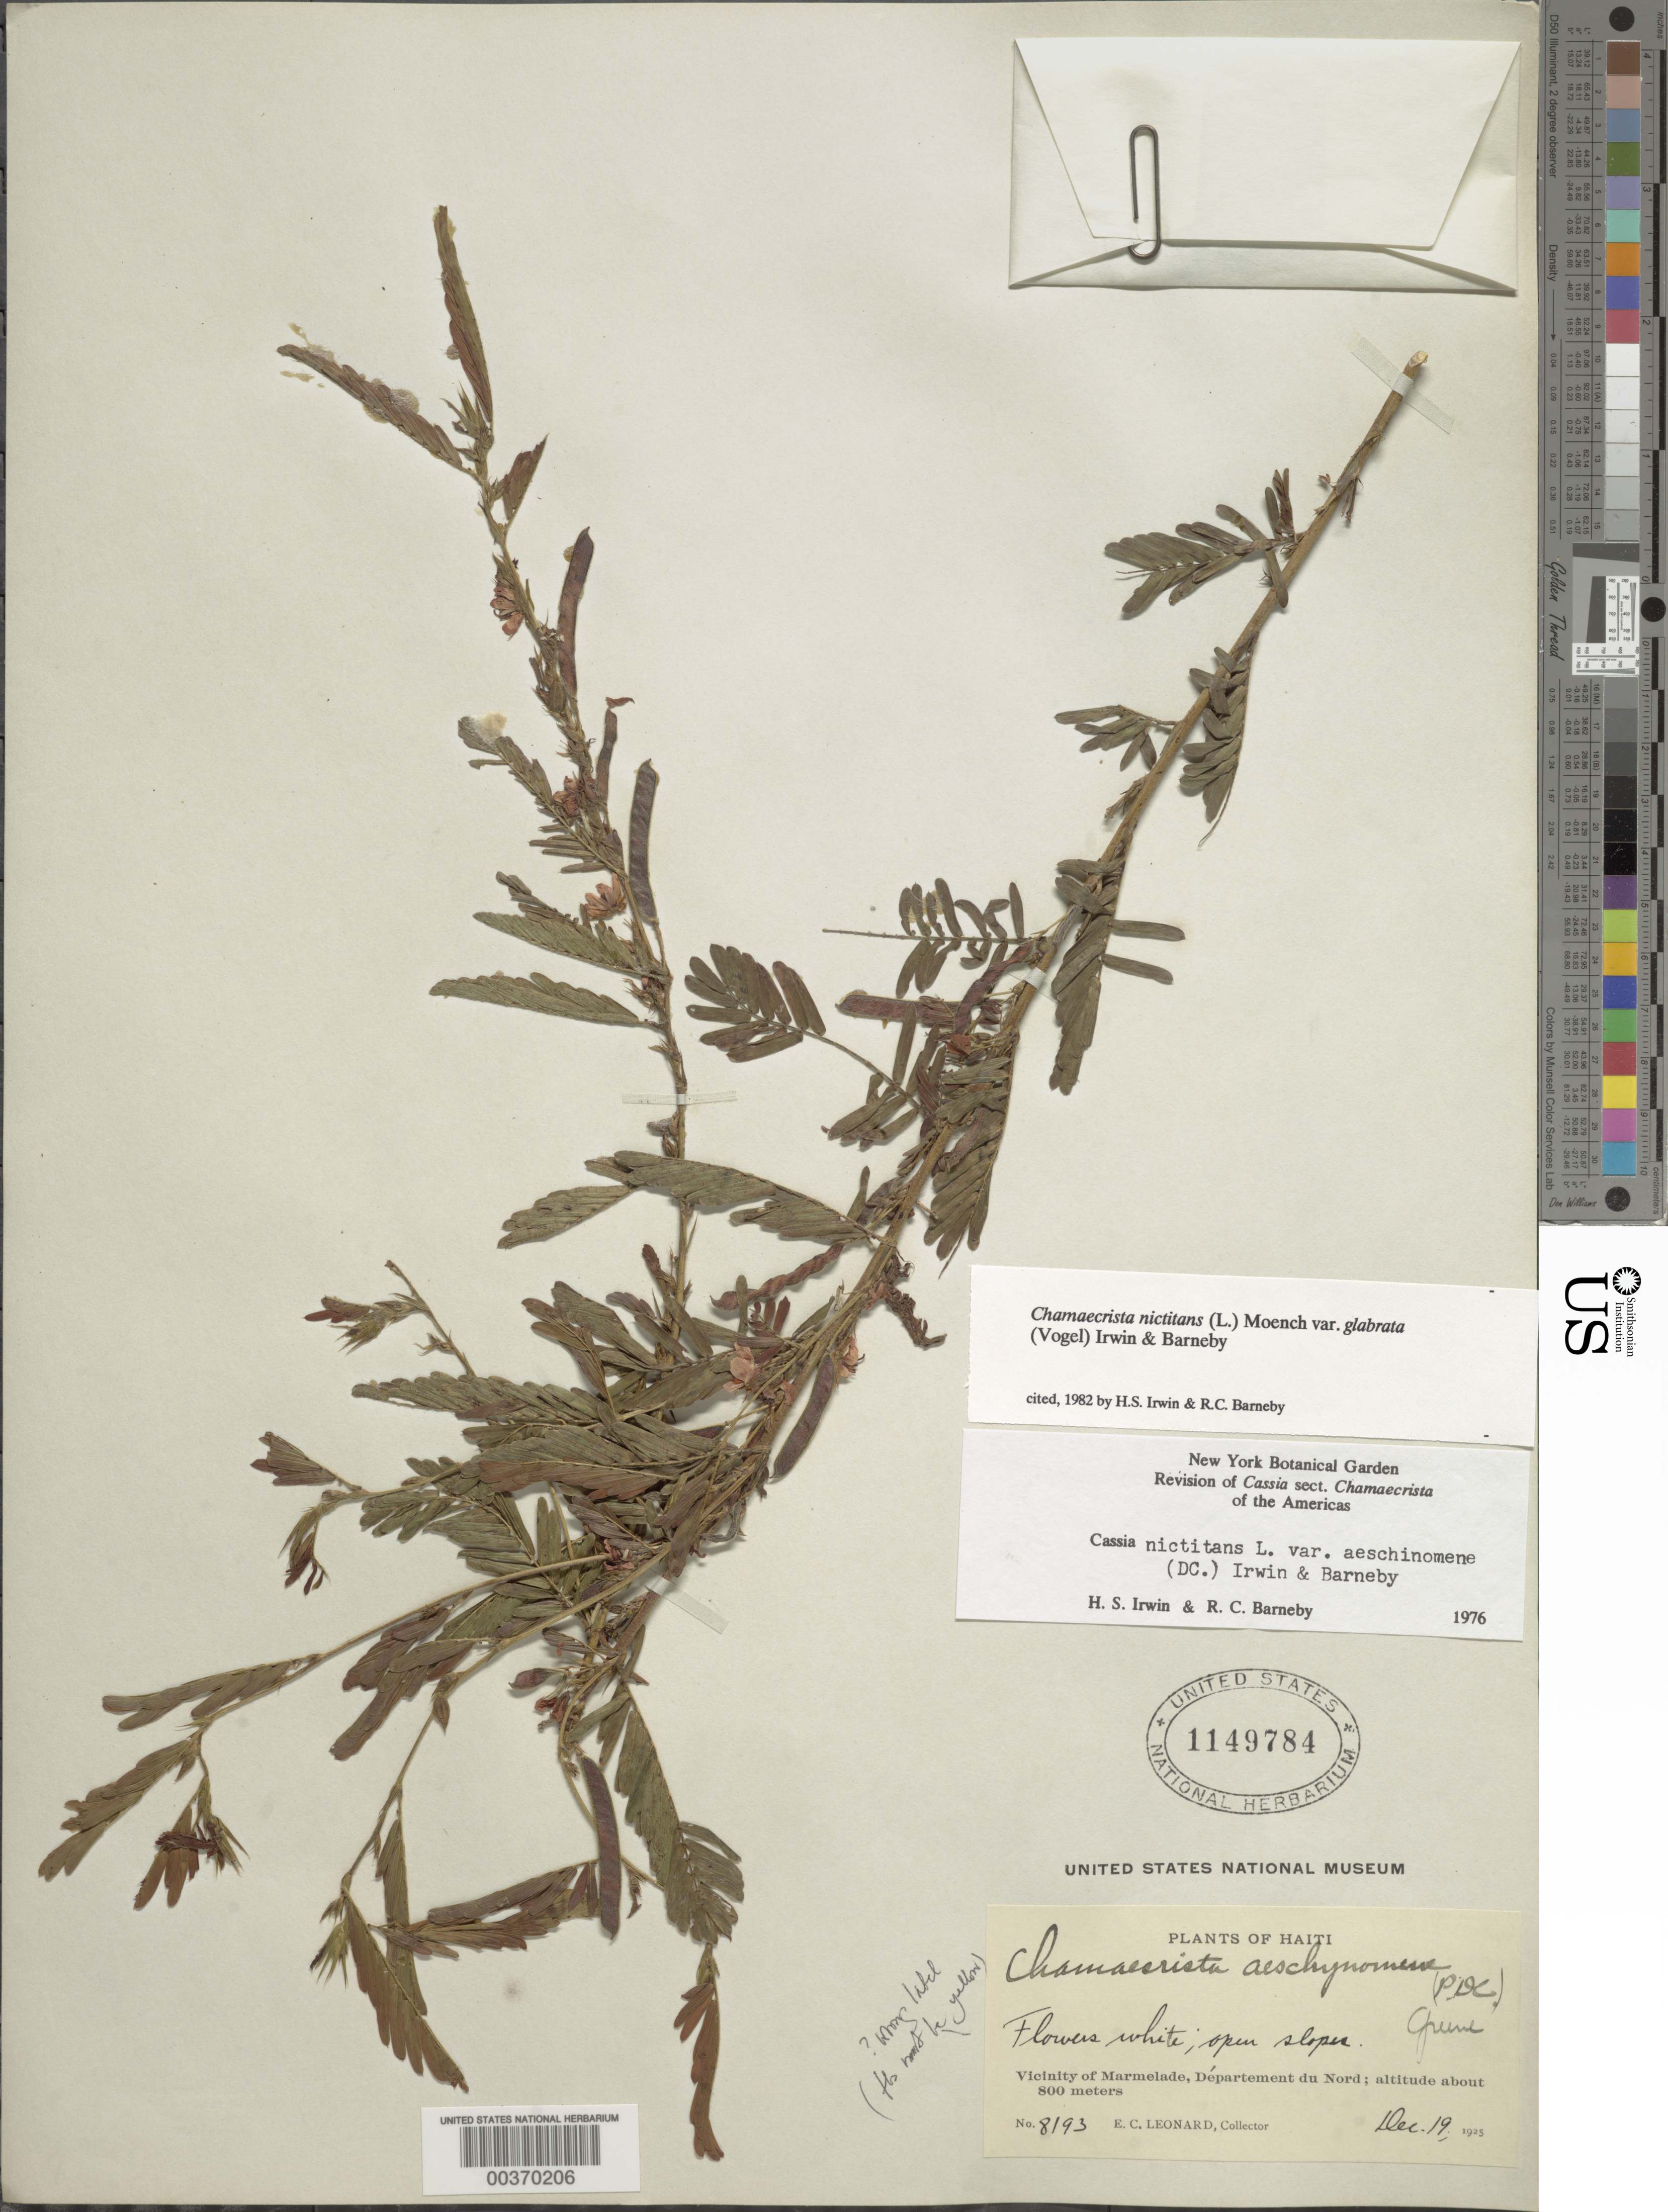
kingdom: Plantae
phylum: Tracheophyta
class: Magnoliopsida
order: Fabales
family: Fabaceae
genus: Chamaecrista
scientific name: Chamaecrista nictitans var. glabrata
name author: (Vogel) H.S. Irwin & Barneby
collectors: E. C. Leonard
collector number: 8193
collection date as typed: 19 Dec 1925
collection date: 1925-12-19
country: Haiti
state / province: Nord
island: Hispaniola Island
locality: Vicinity of marmelade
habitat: Open slope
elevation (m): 800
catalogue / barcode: US 1149784